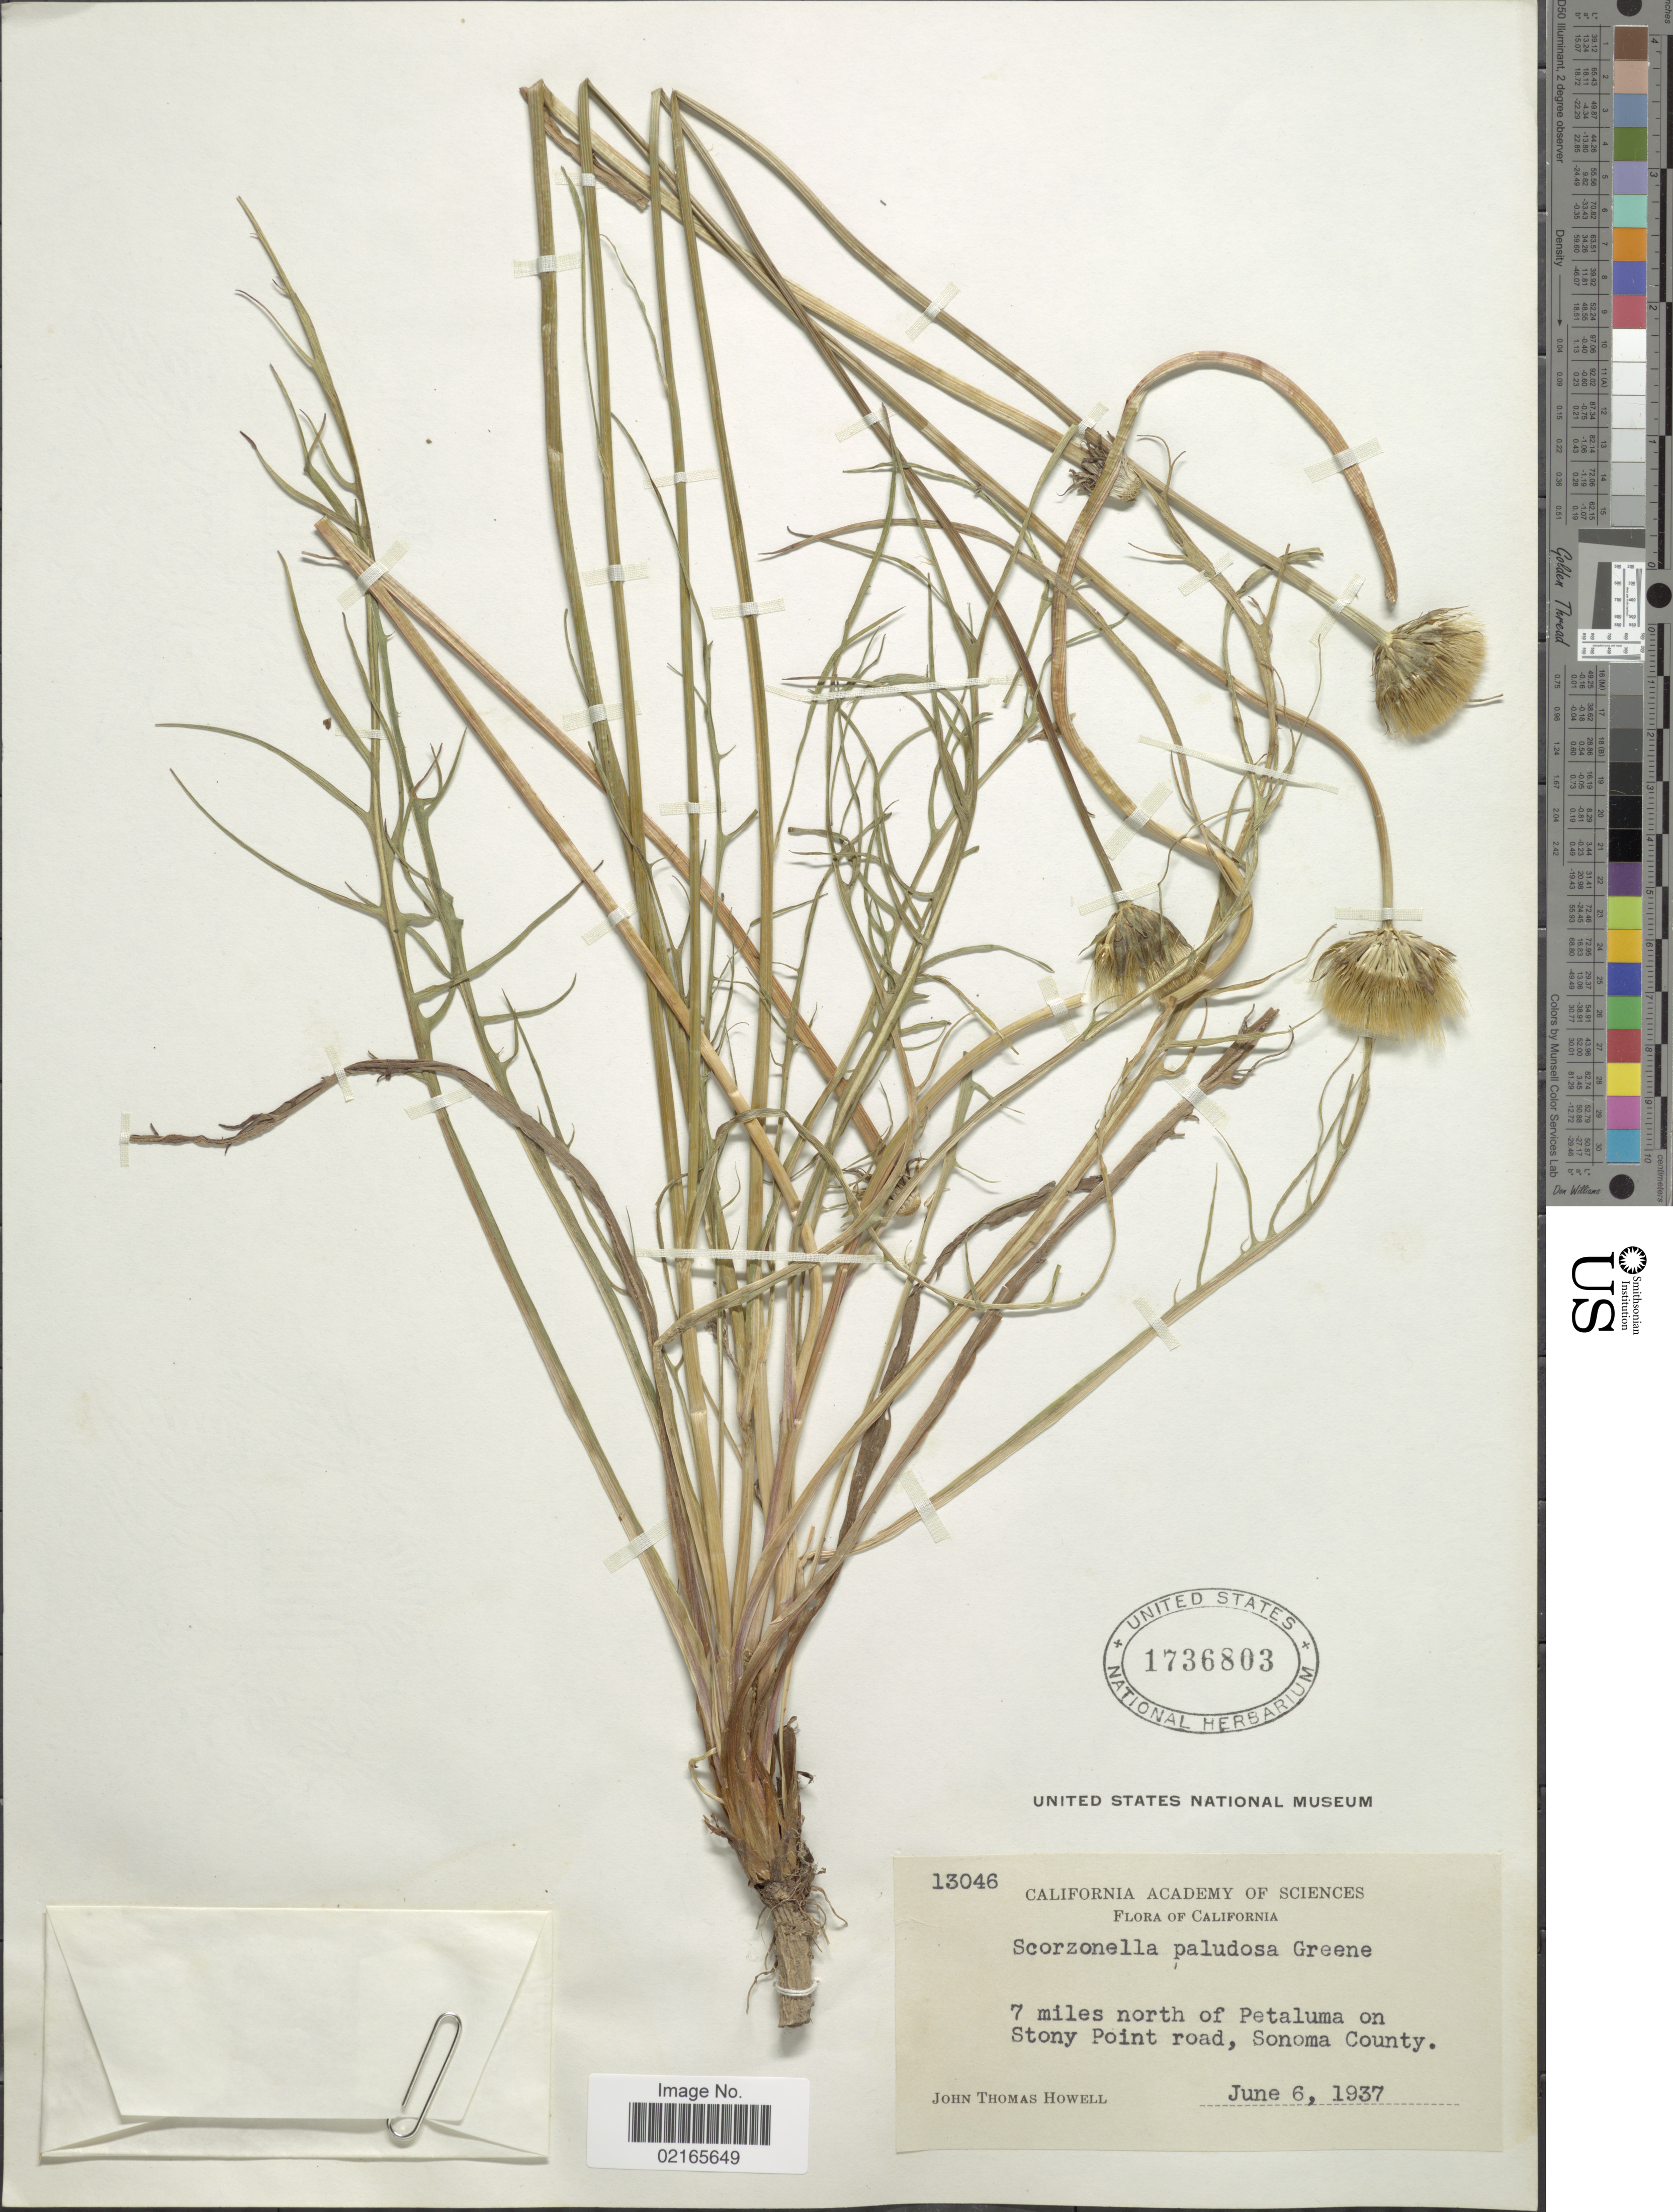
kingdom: Plantae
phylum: Tracheophyta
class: Magnoliopsida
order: Asterales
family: Asteraceae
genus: Scorzonella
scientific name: Scorzonella glauca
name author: (Hook.) Nutt.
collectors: J. T. Howell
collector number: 13046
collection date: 1937-06-06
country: United States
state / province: California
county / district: Sonoma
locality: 7 miles north of Petaluma on Stony Point road, Sonoma County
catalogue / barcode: US 1736803